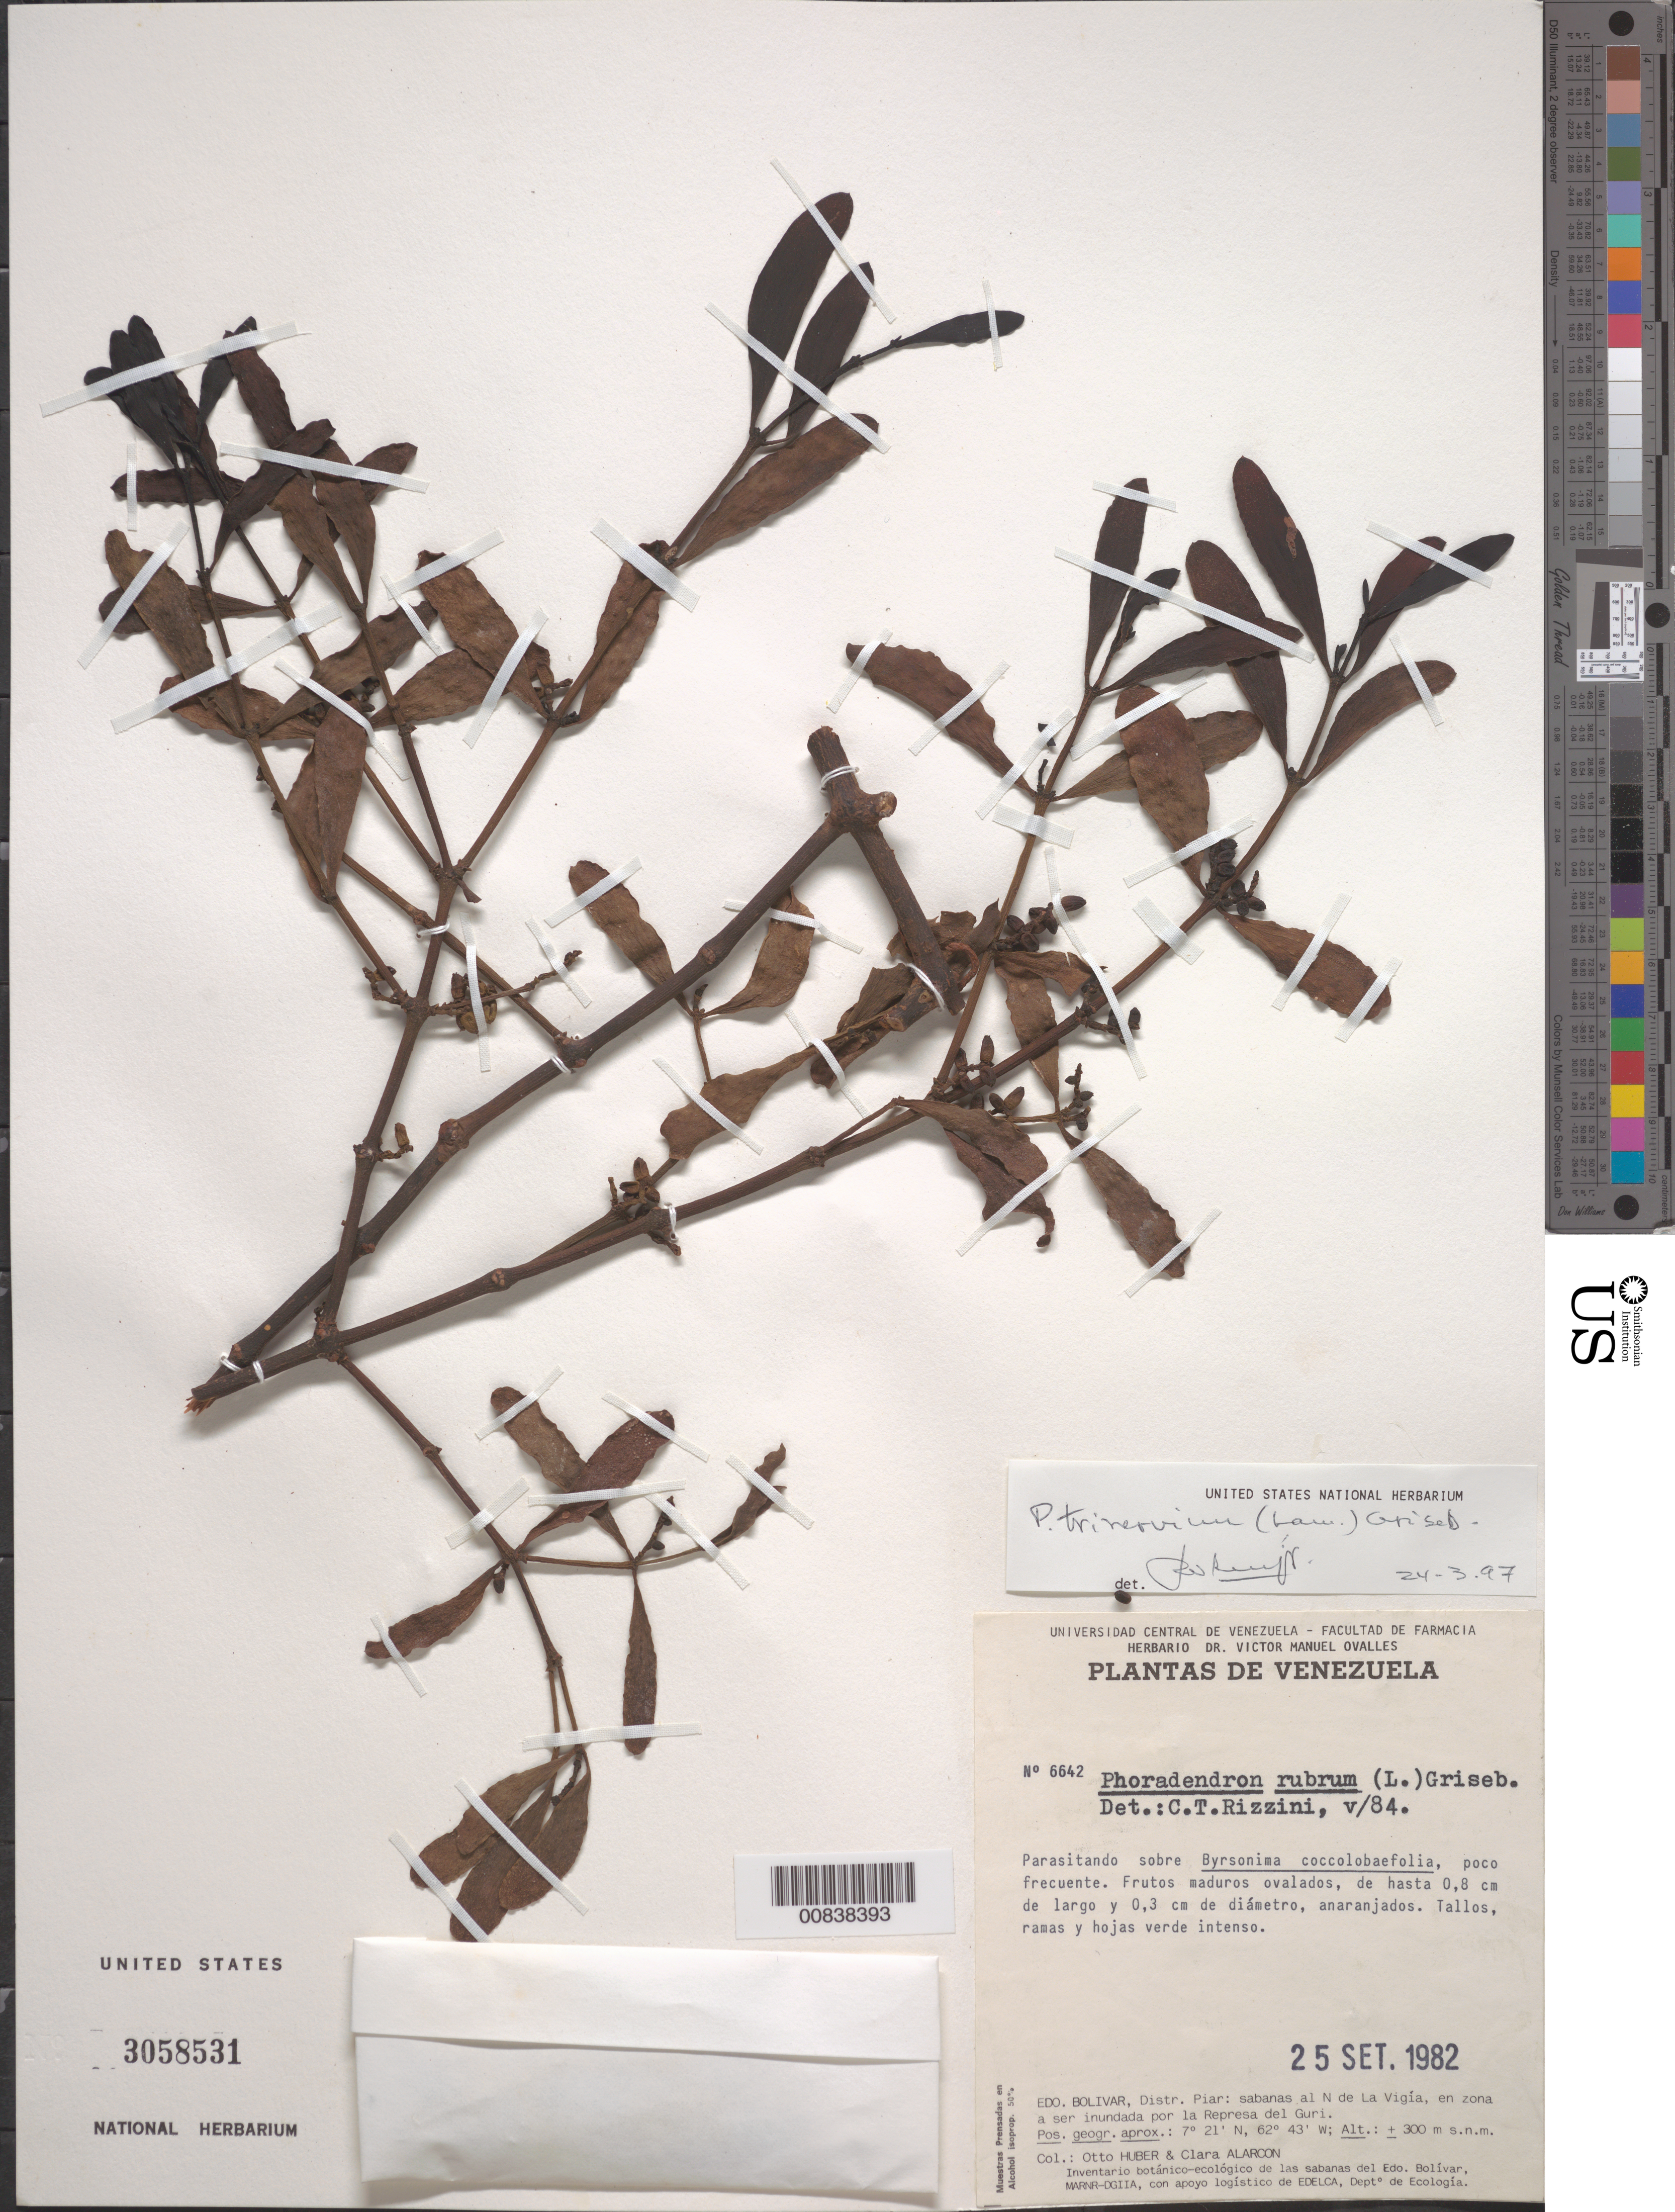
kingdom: Plantae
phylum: Tracheophyta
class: Magnoliopsida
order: Santalales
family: Viscaceae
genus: Phoradendron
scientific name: Phoradendron trinervium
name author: (Lam.) Griseb.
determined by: Kuijt, Job, (CANADA)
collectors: O. Huber & C. Alarcon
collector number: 6642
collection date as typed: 25-Sep-82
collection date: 1982-09-25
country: Venezuela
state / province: Bolívar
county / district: Piar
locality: La Vigía, N of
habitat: Sabanas, en zona a ser inudada por la Represa del Guri; sobre Byrsonima coccolobaefolia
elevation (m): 300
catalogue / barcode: US 3058531